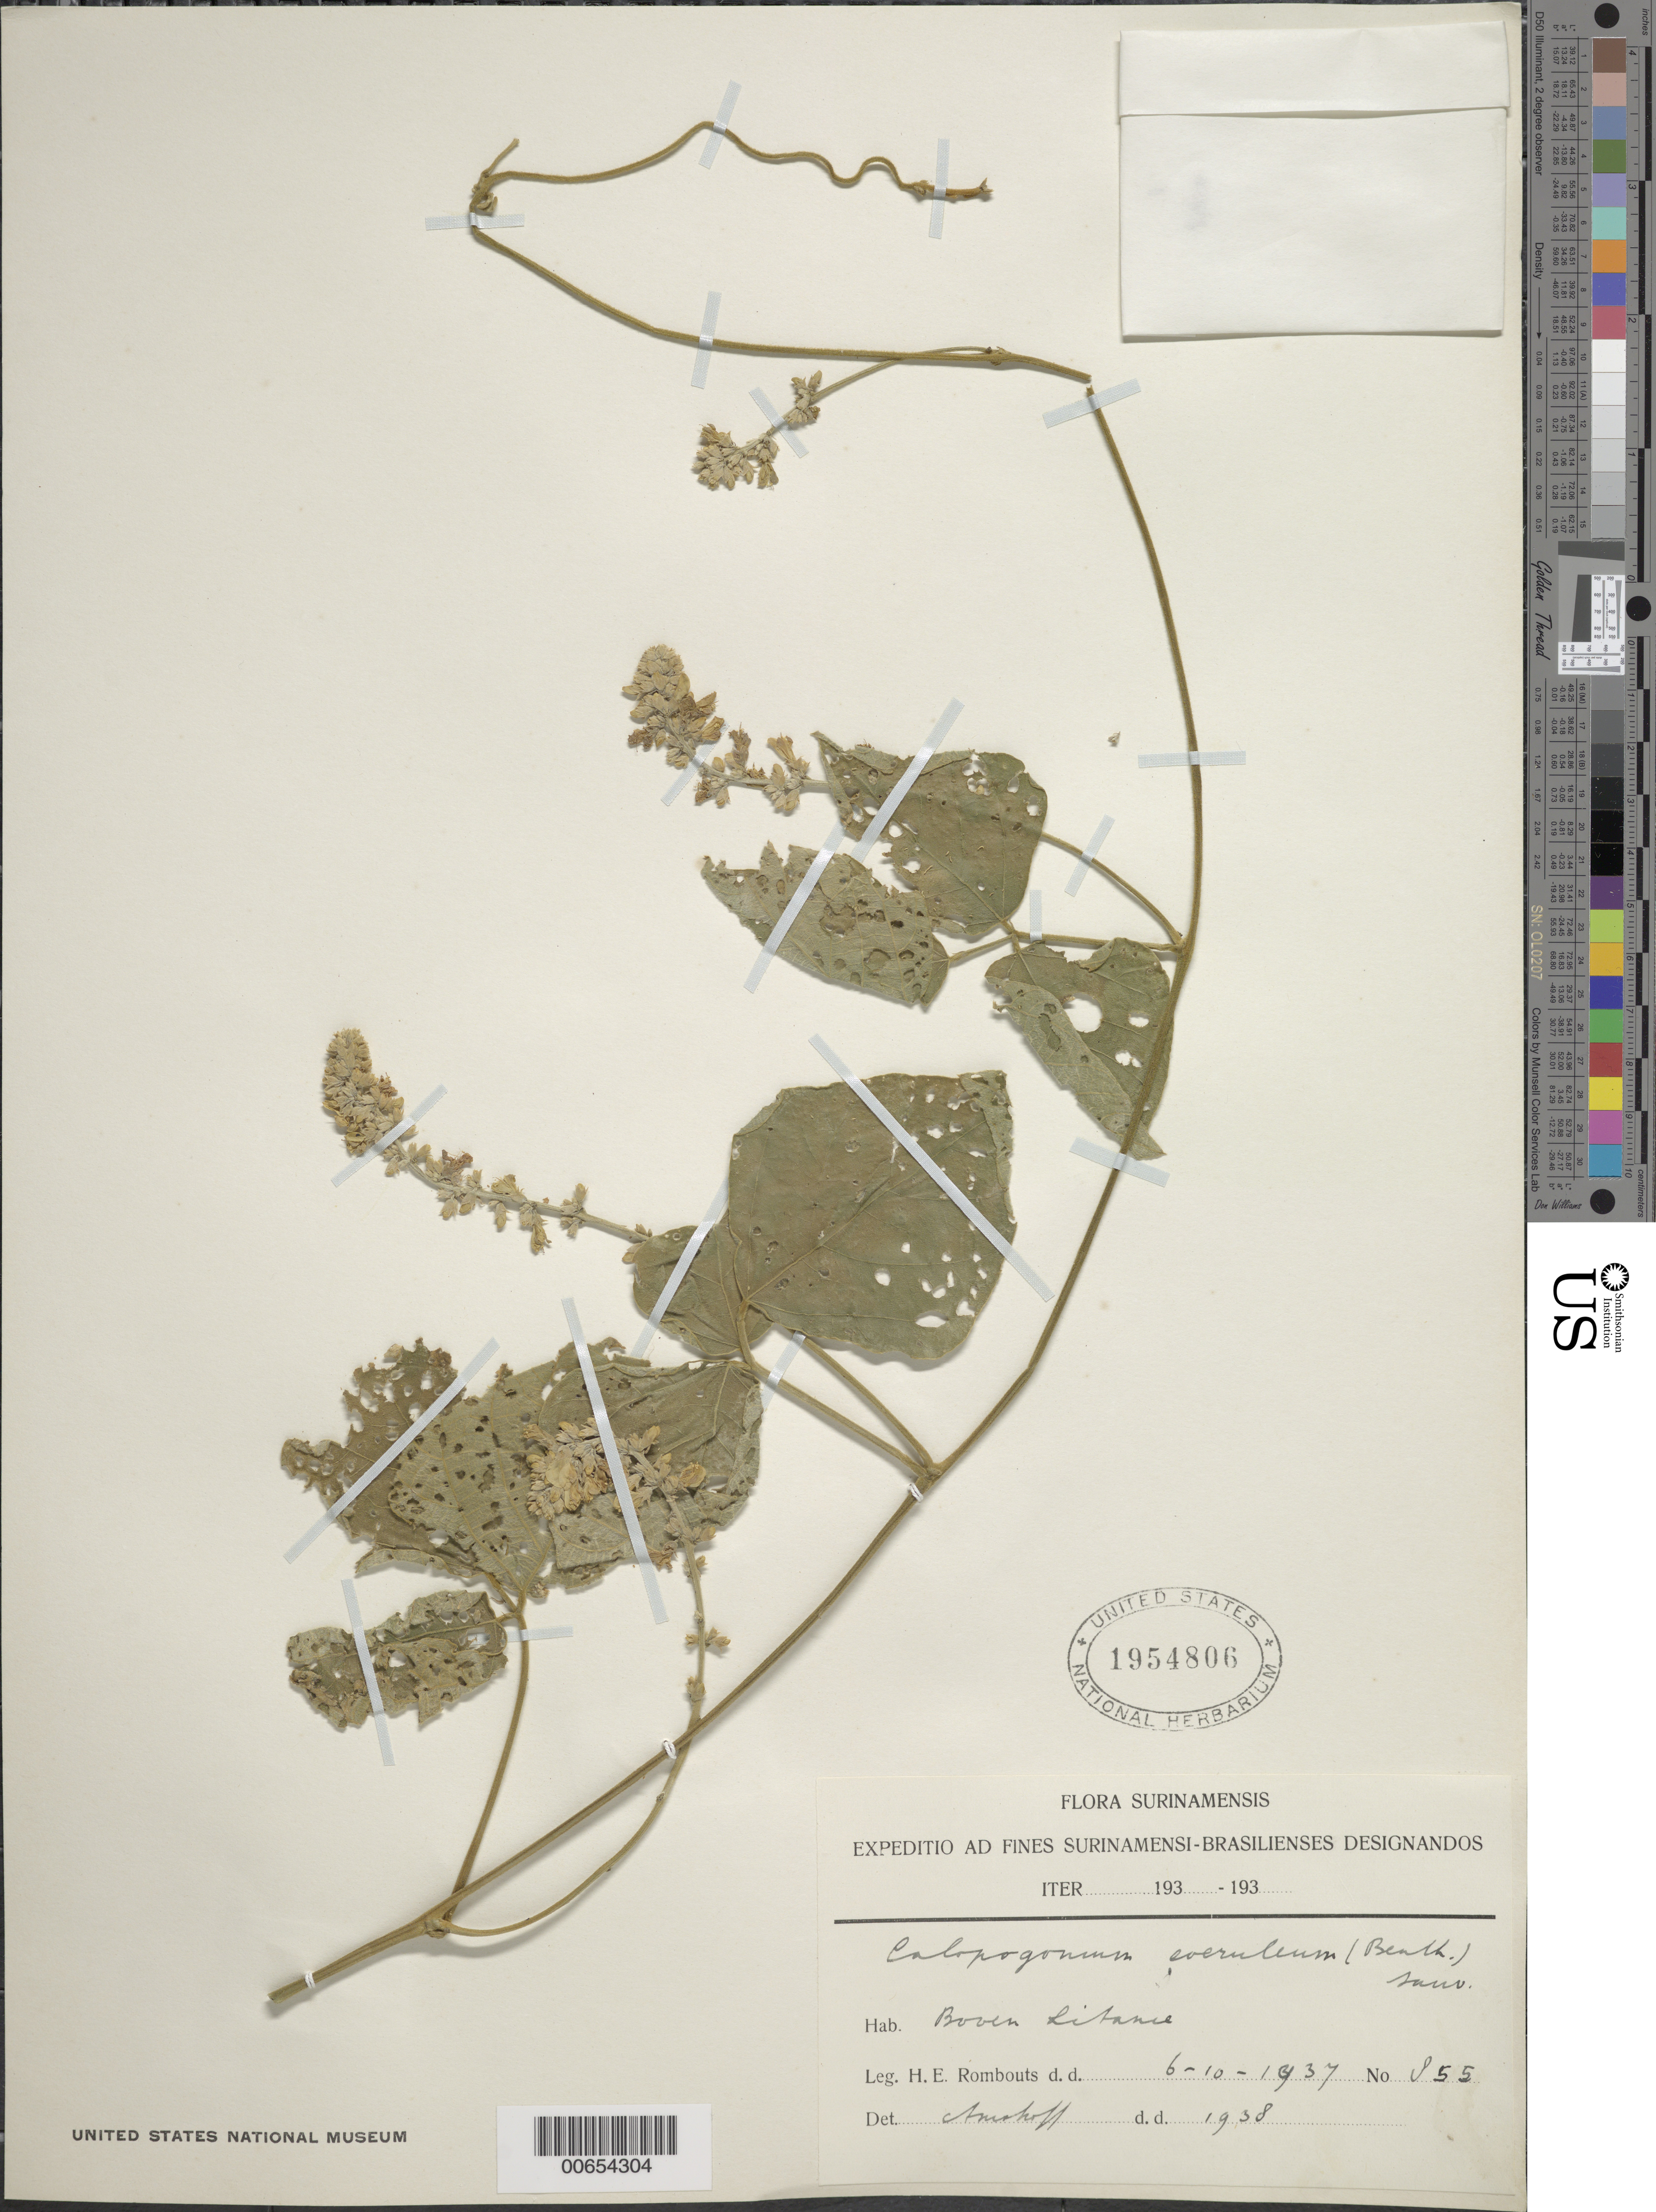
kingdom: Plantae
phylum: Tracheophyta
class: Magnoliopsida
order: Fabales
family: Fabaceae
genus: Calopogonium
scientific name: Calopogonium caeruleum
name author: (Benth.) C. Wright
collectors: H. Rombouts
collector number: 855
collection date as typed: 6-Oct-37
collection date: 1937-10-06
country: Suriname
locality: Litani R., Tumuc-Humac range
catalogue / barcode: US 1954806